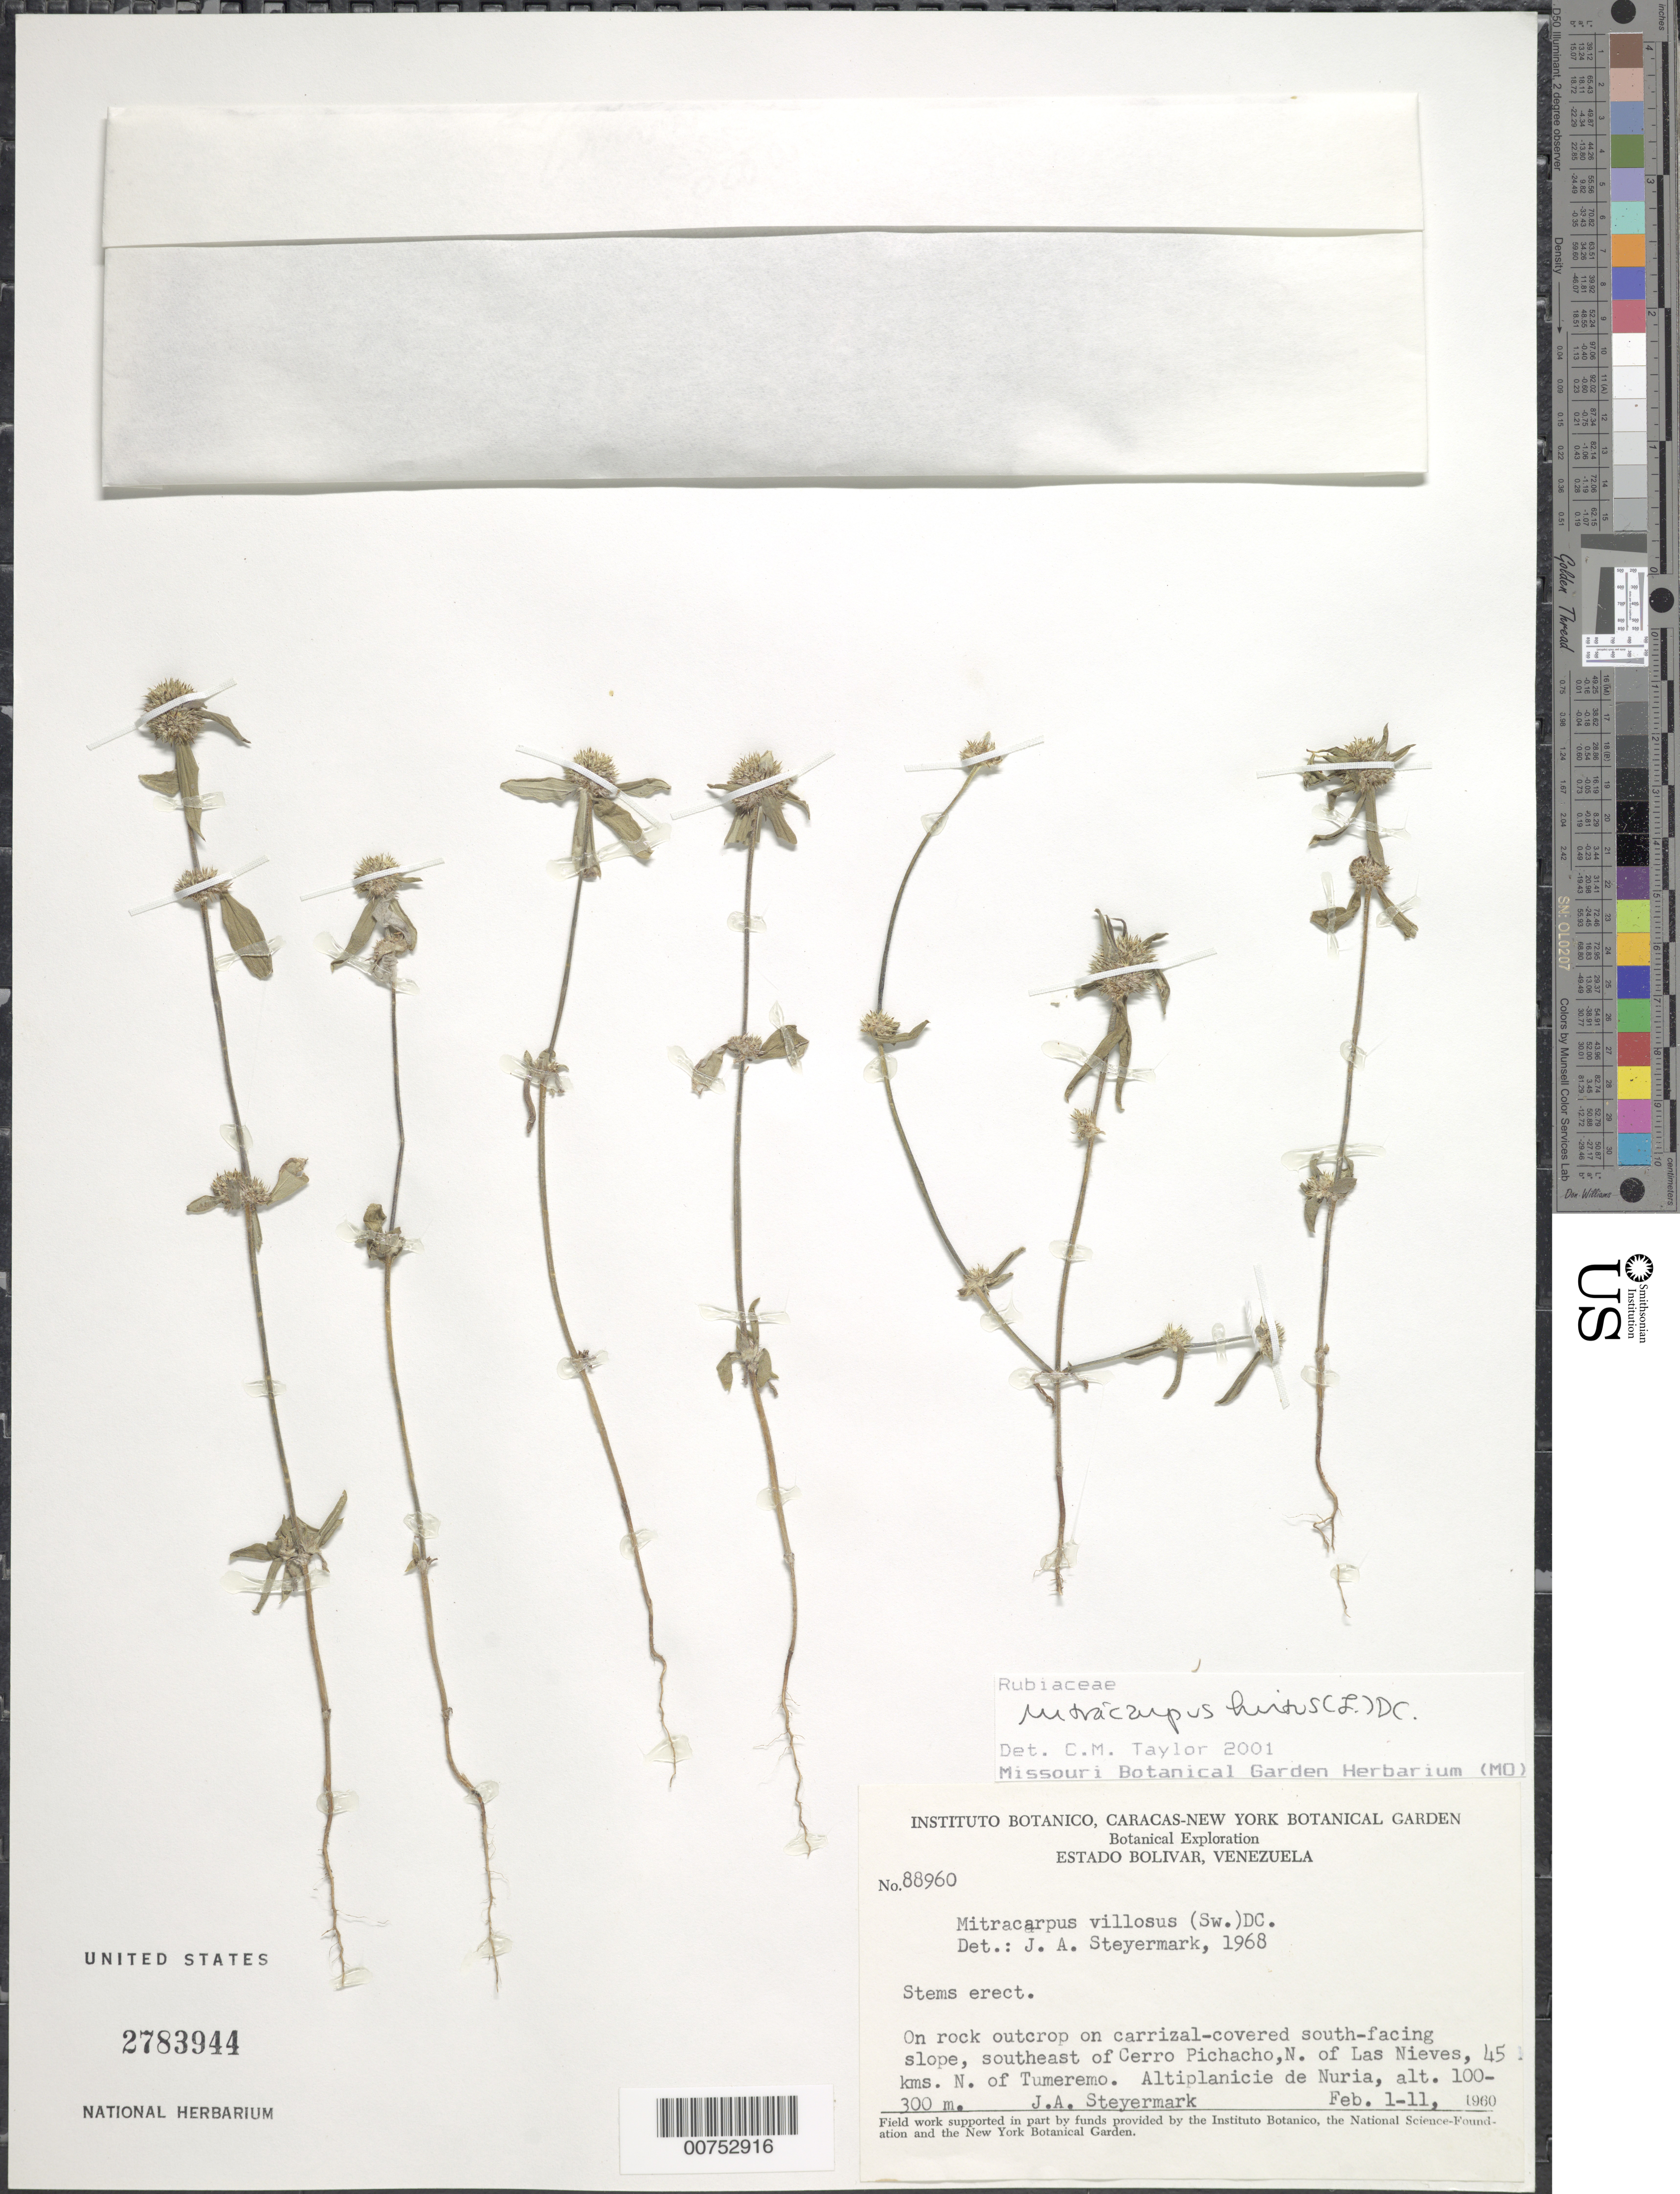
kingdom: Plantae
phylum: Tracheophyta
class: Magnoliopsida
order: Gentianales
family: Rubiaceae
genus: Mitracarpus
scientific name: Mitracarpus hirtus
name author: (L.) DC.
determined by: Taylor, Charlotte M.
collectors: J. Steyermark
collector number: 88960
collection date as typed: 1-Feb-61 to 11-Feb-61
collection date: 1961-02-01/1961-02-11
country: Venezuela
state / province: Bolívar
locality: Cerro El Picacho, SE of; N of Las Nieves, 45 km N of Tumeremo, Altiplanicie de Nuria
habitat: Rock outcrop on carrizal-covered south-facing slope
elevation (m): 100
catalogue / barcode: US 2783944